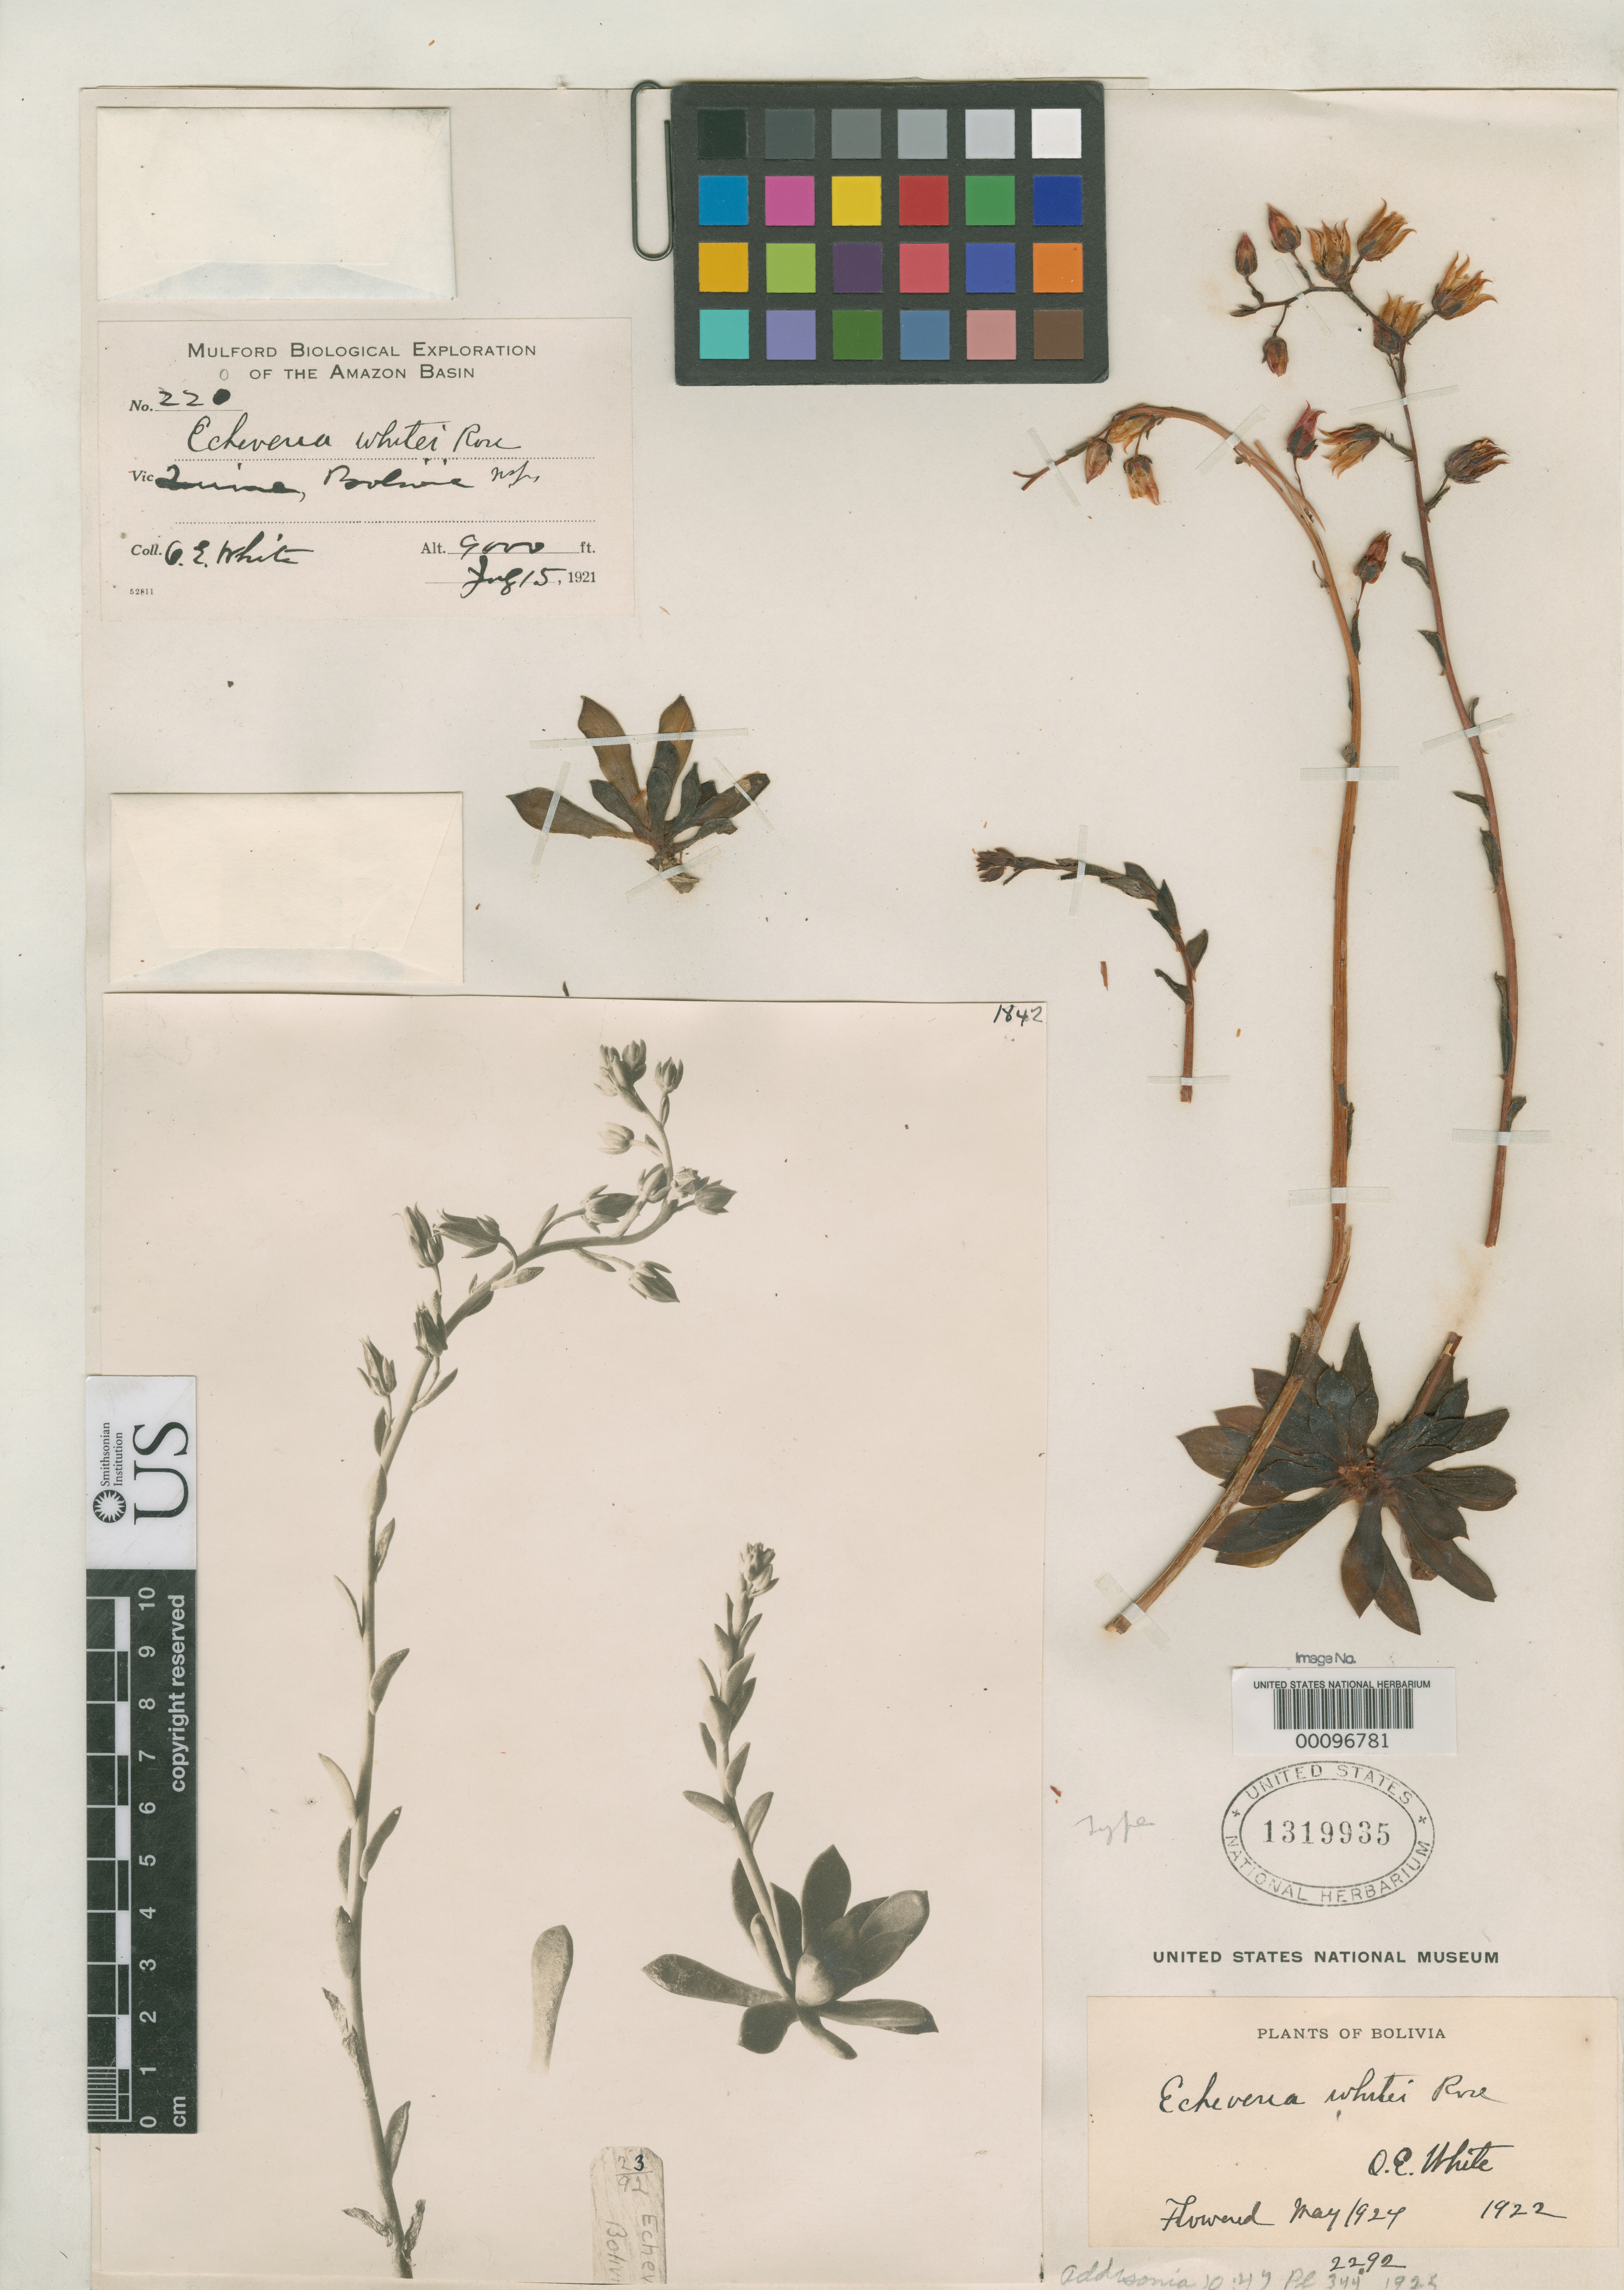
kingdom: Plantae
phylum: Tracheophyta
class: Magnoliopsida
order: Saxifragales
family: Crassulaceae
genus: Echeveria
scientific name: Echeveria whitei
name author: Rose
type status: Type Collection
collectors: O. E. White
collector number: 220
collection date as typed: July 15, 1921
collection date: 1921-07-15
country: Bolivia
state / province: La Paz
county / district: Inquisivi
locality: Quime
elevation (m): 2743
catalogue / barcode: US 1319935